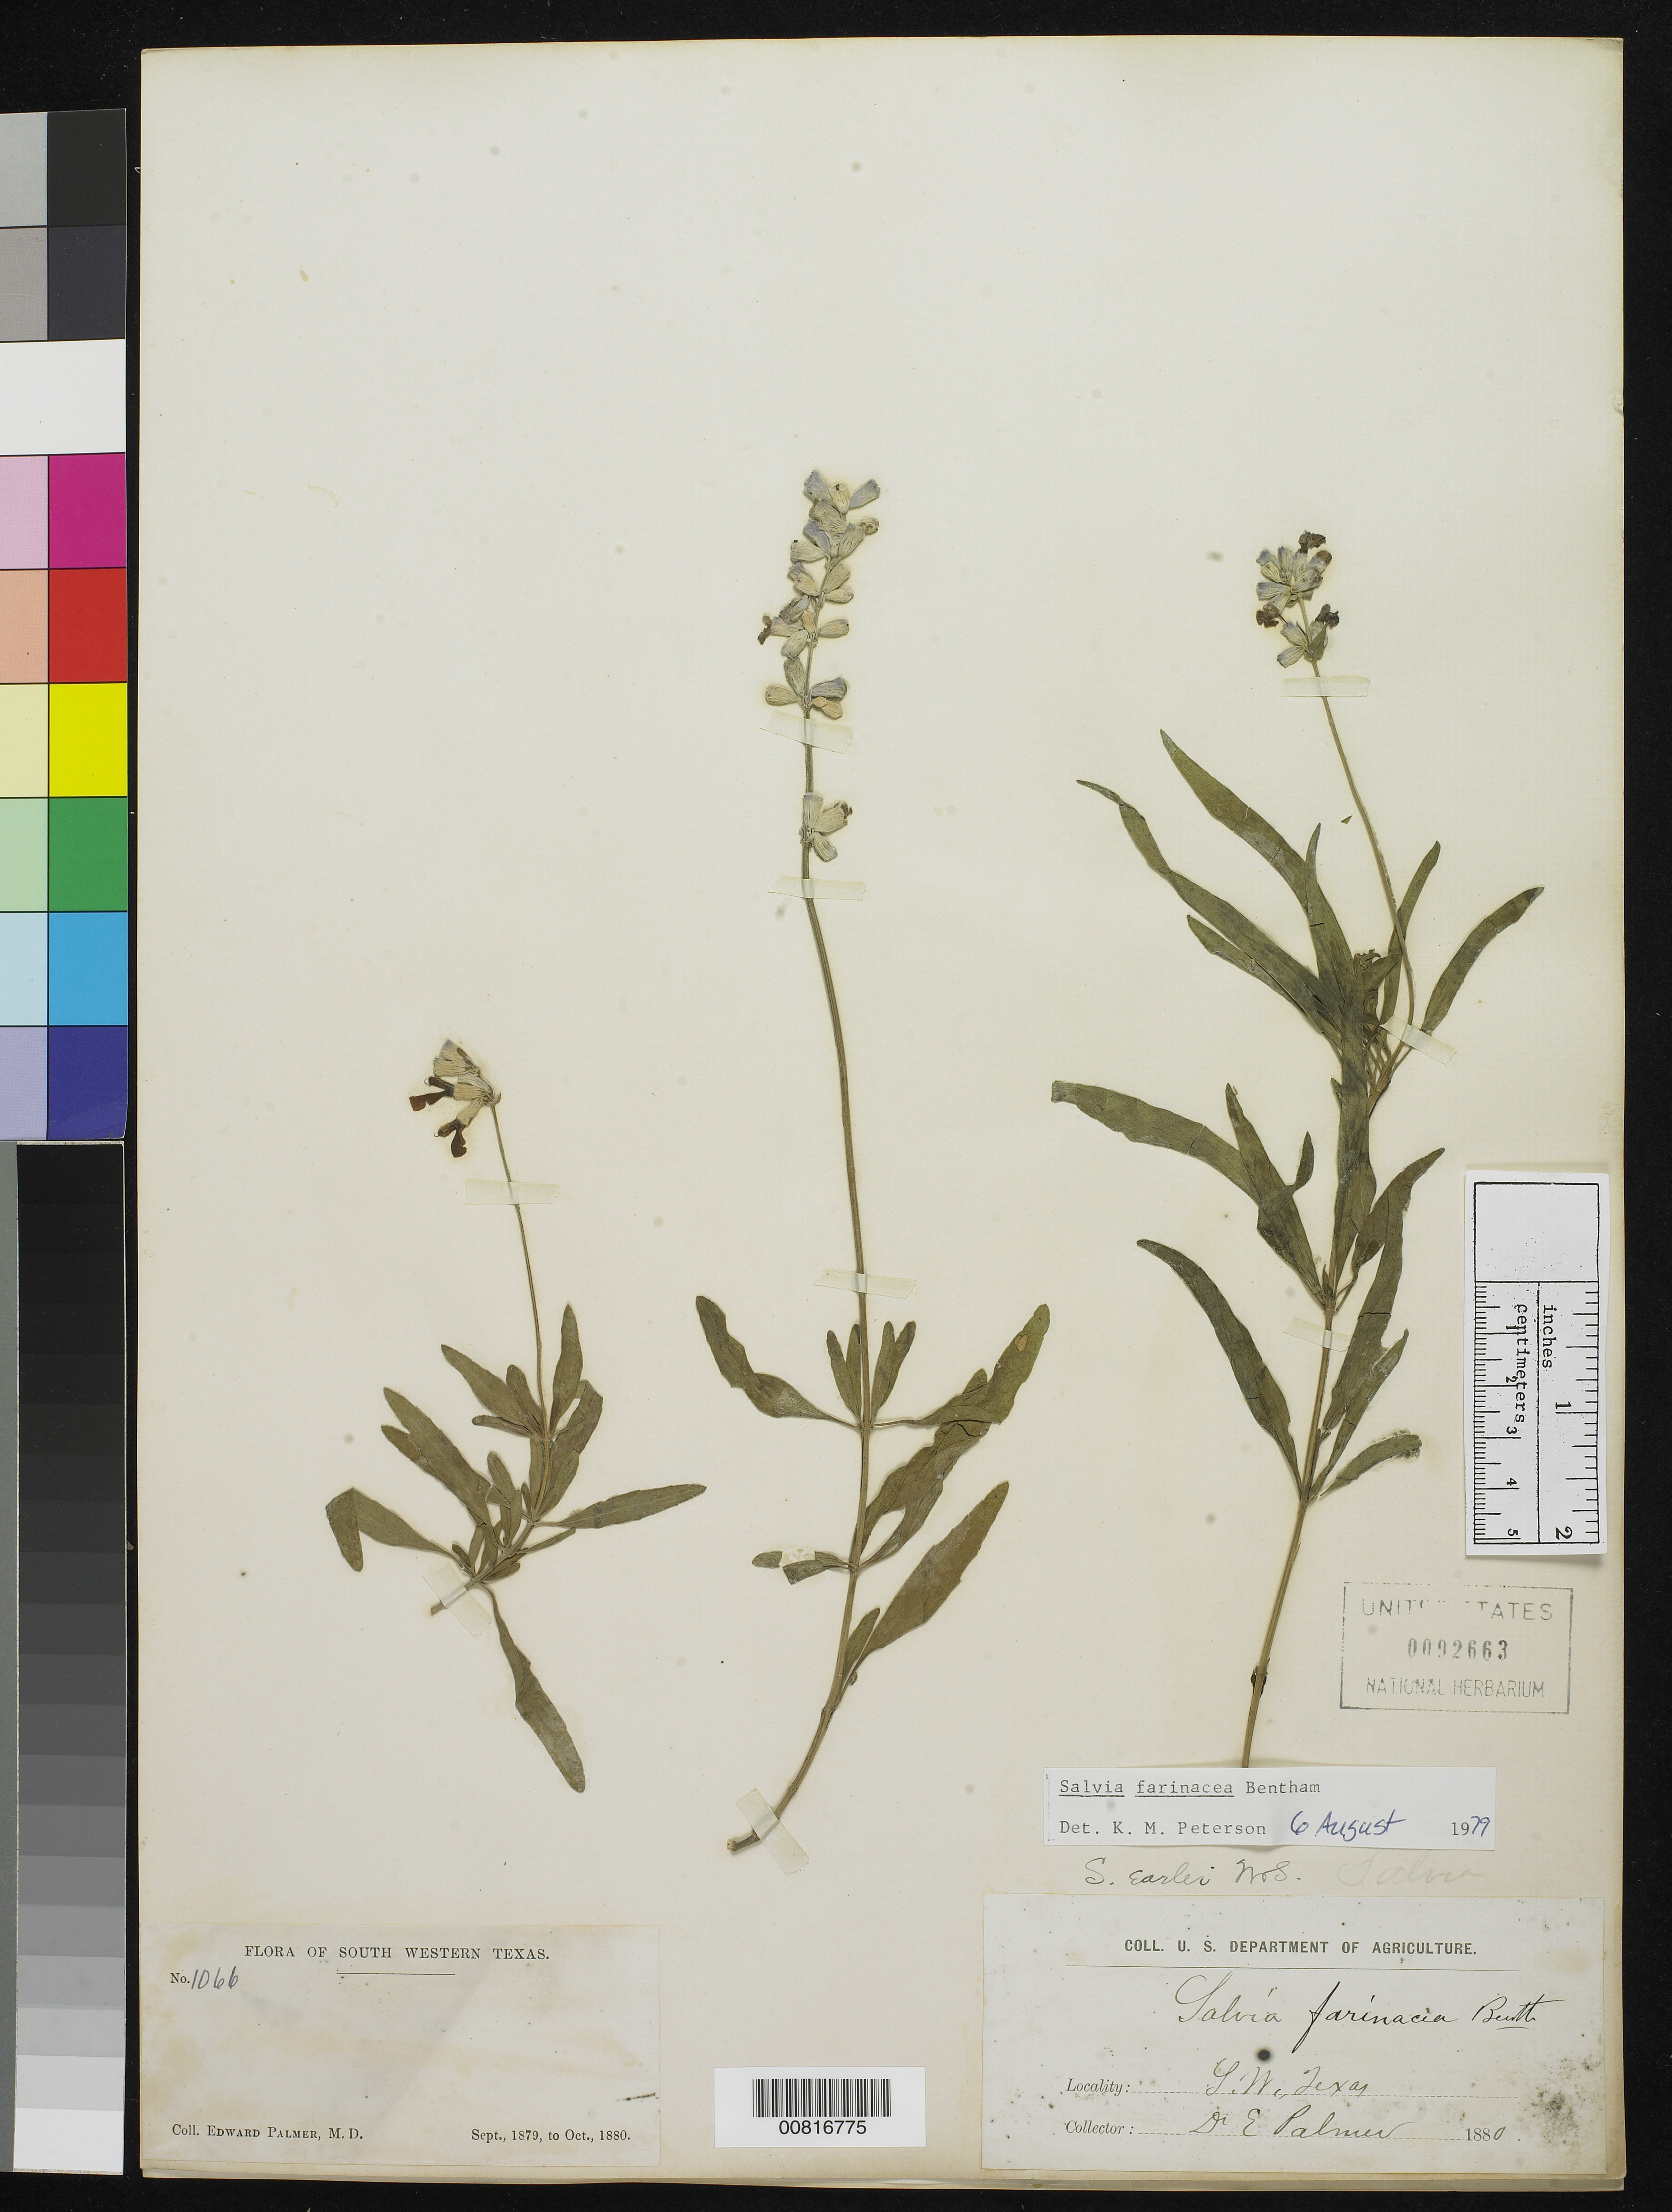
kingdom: Plantae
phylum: Tracheophyta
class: Magnoliopsida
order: Lamiales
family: Lamiaceae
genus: Salvia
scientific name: Salvia farinacea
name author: Benth.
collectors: E. Palmer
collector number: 1066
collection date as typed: Sep 1879 to -- Oct 1880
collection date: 1879-09/1880-10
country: United States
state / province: Texas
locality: SW Texas.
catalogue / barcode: US 92663